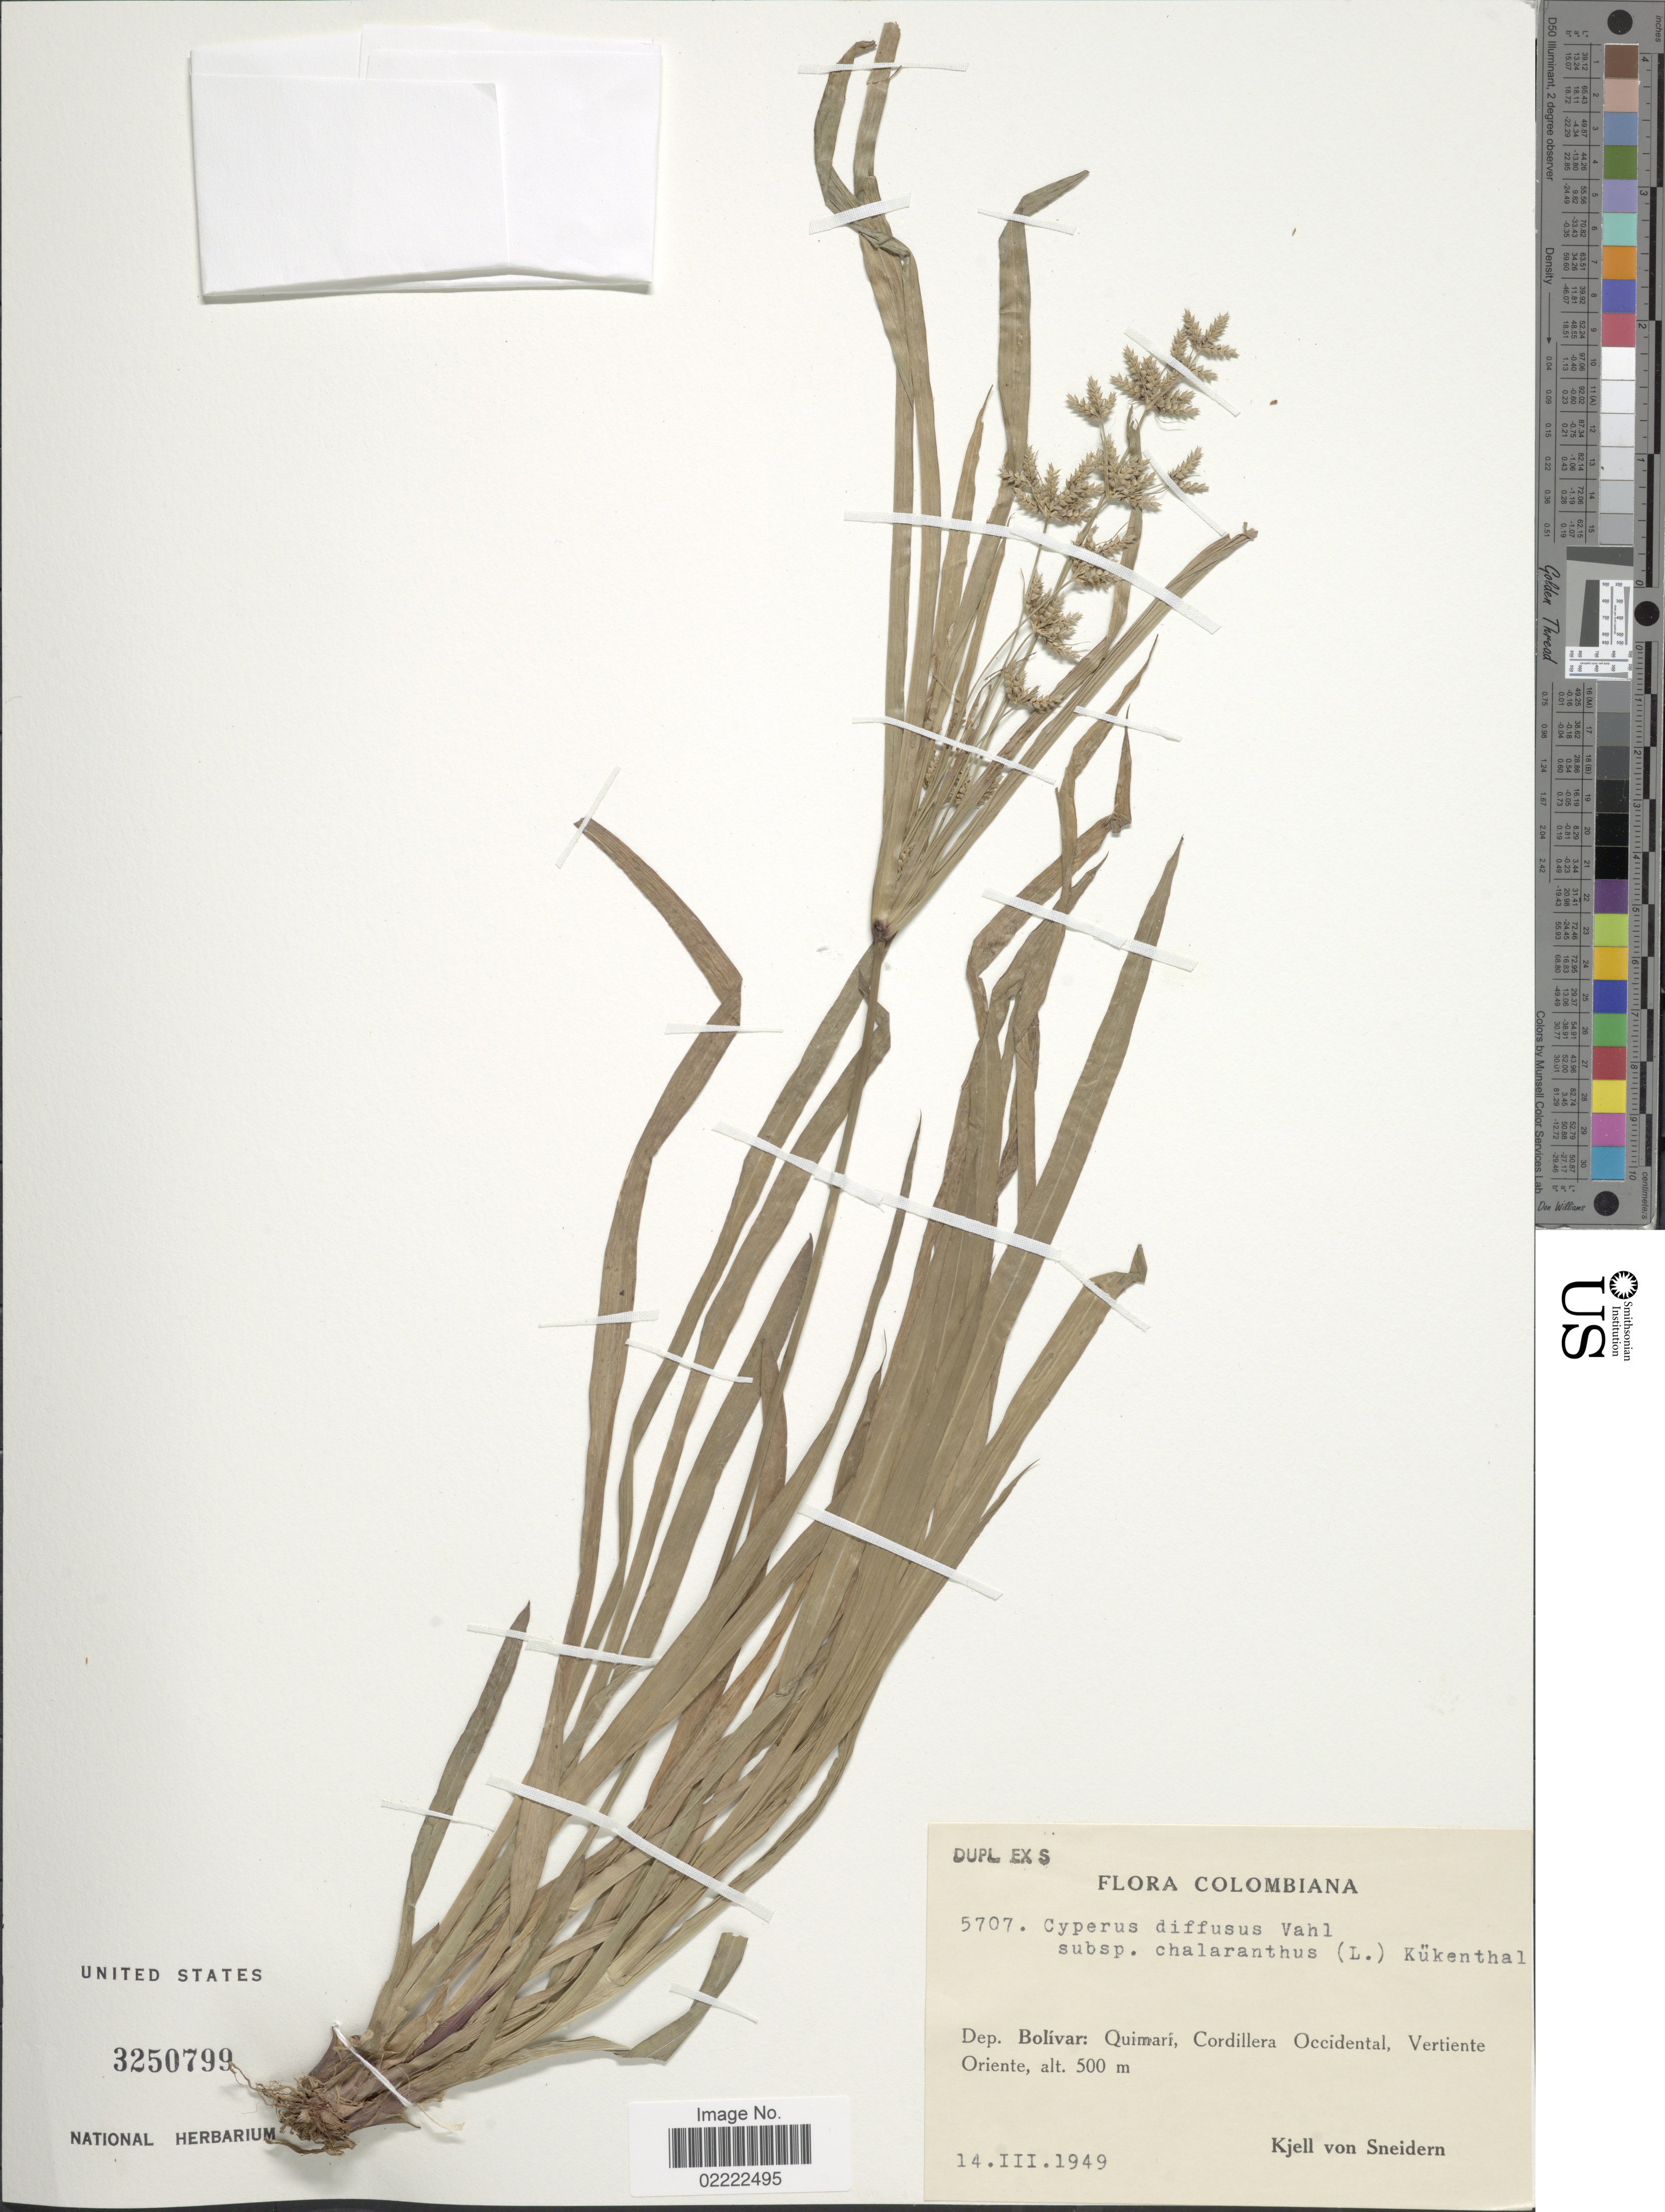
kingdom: Plantae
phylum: Tracheophyta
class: Liliopsida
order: Poales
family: Cyperaceae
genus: Cyperus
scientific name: Cyperus laxus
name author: Lam.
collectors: K. von Sneidern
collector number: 5707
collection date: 1949-03-14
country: Colombia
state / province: Bolívar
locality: Quimari, Cordillera Occidental, Vertiente Oriente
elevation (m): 500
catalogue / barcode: US 3250799